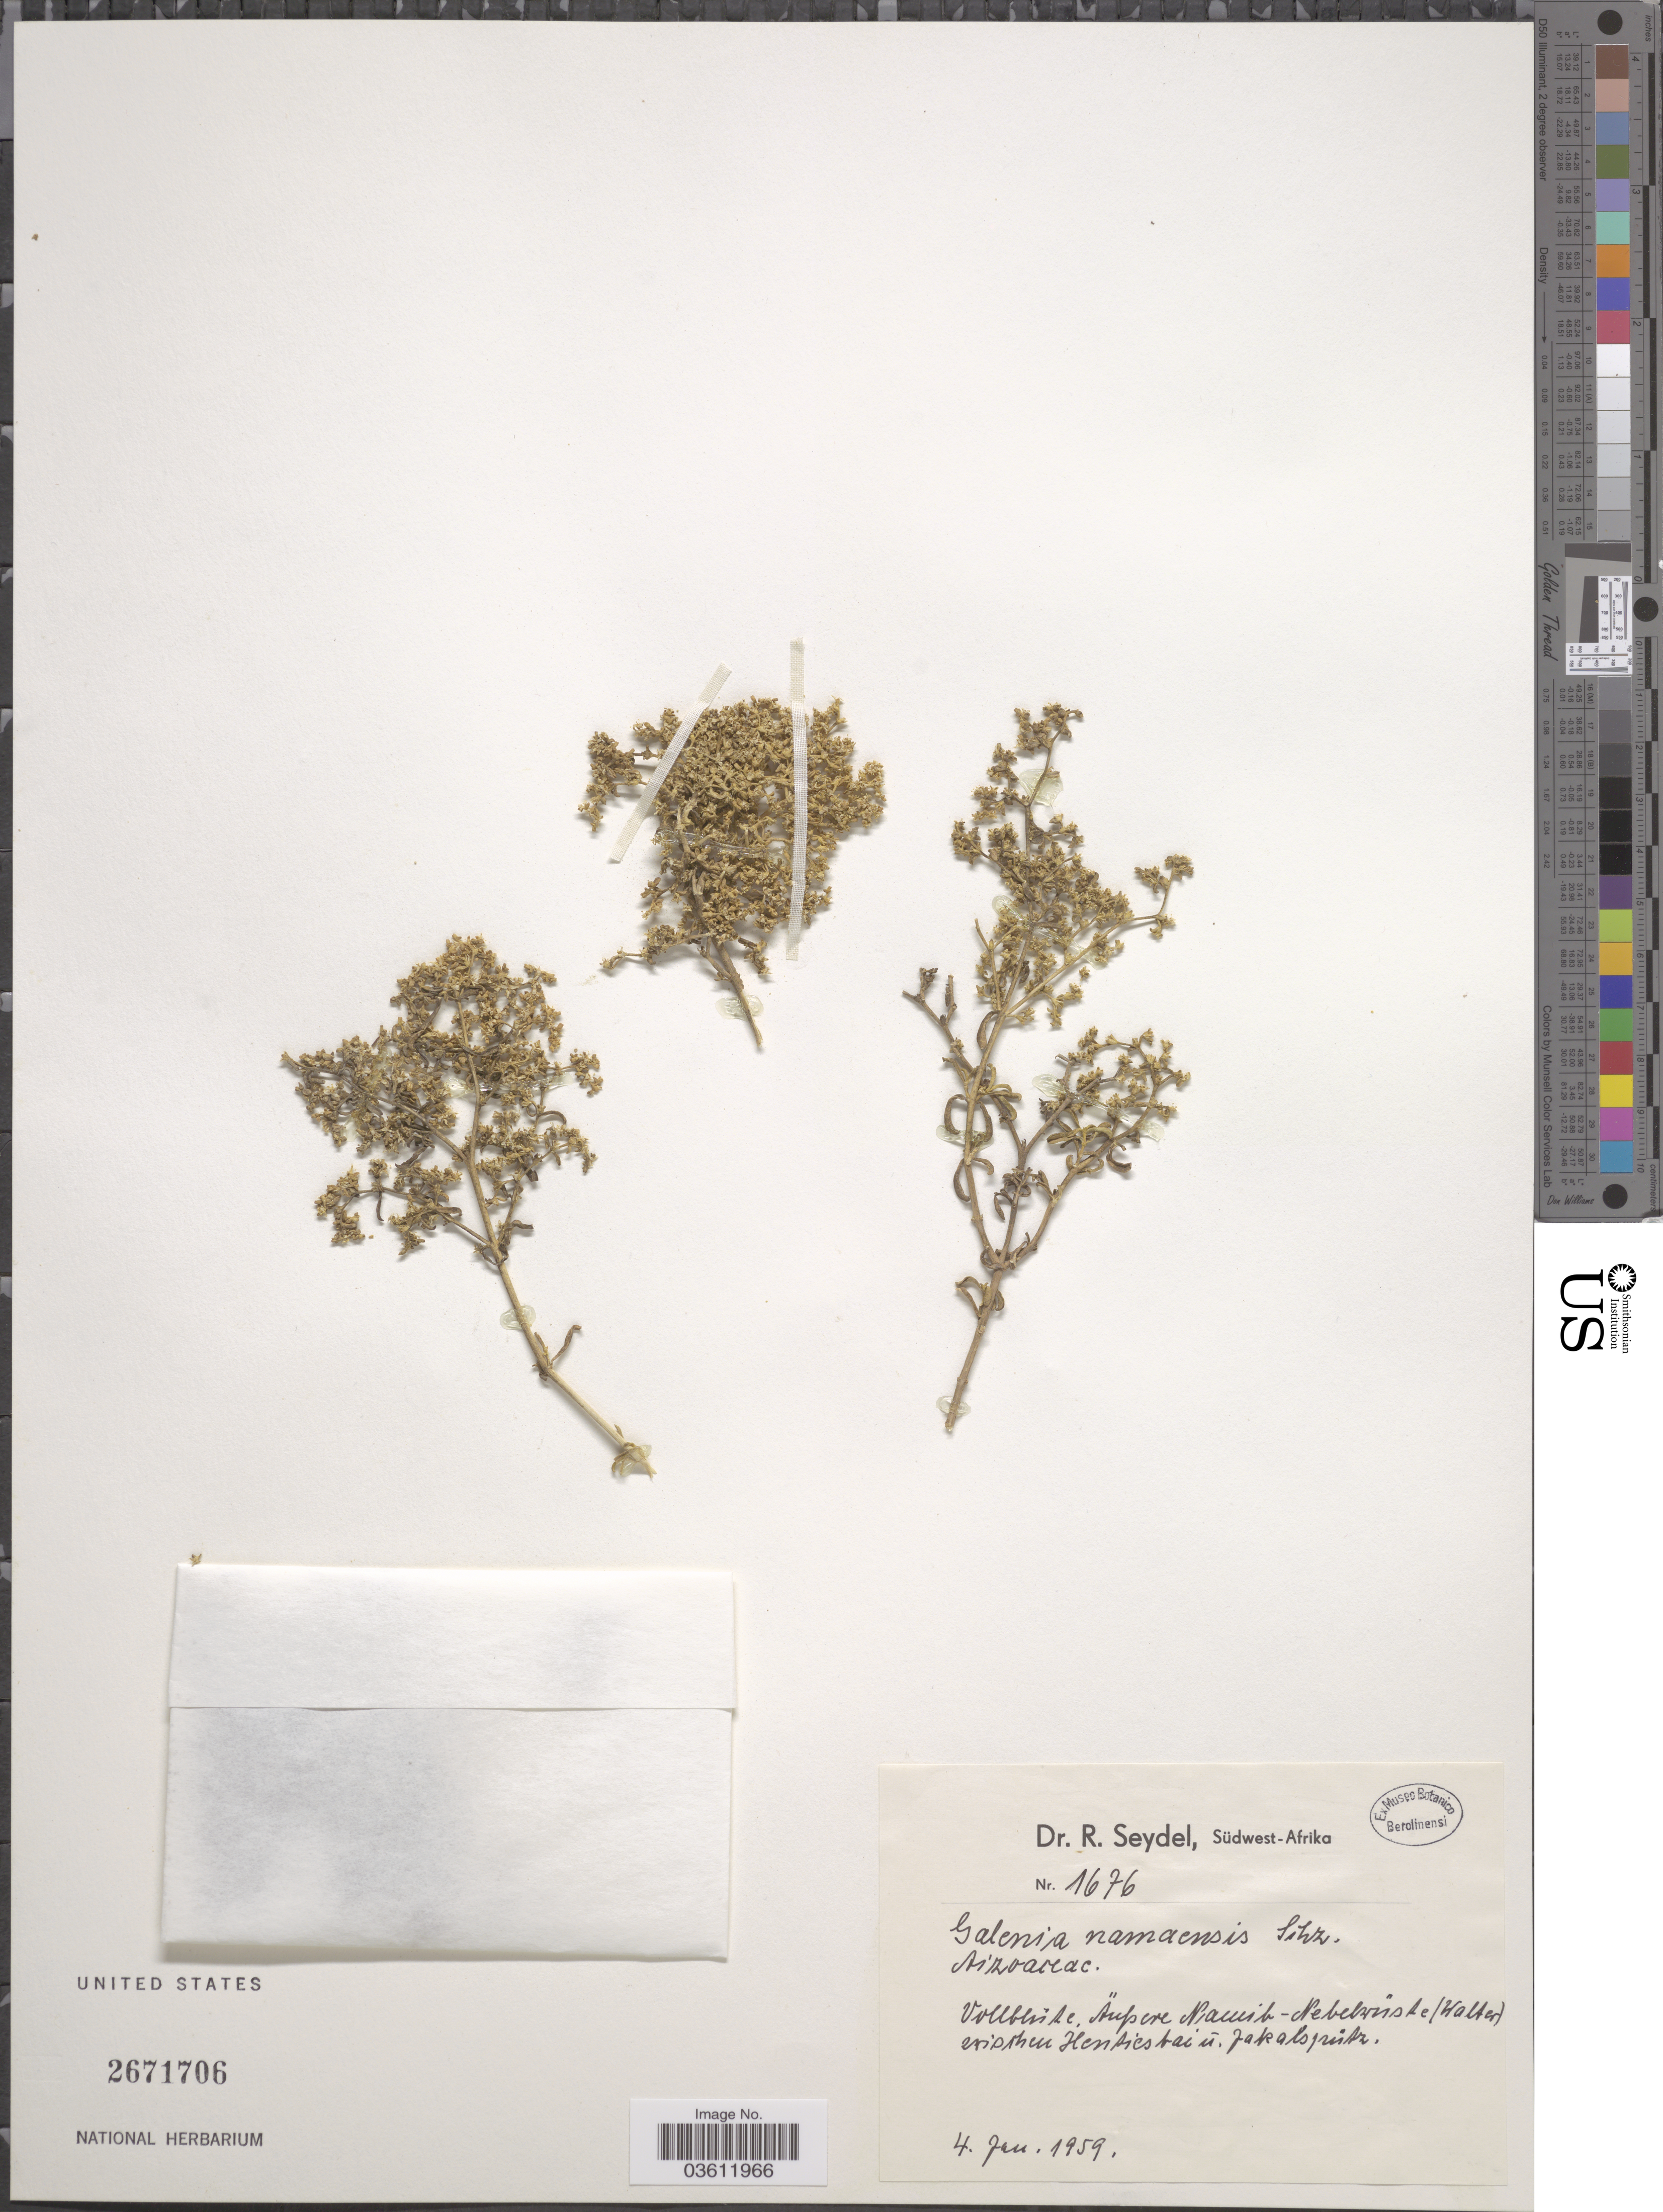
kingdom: Plantae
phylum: Tracheophyta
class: Magnoliopsida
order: Caryophyllales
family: Aizoaceae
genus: Aizoon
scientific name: Aizoon namaense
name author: (Schinz) Klak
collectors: R. Seydel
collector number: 1676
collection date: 1959-01-04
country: Namibia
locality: Südwest-Afrika.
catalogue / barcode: US 2671706